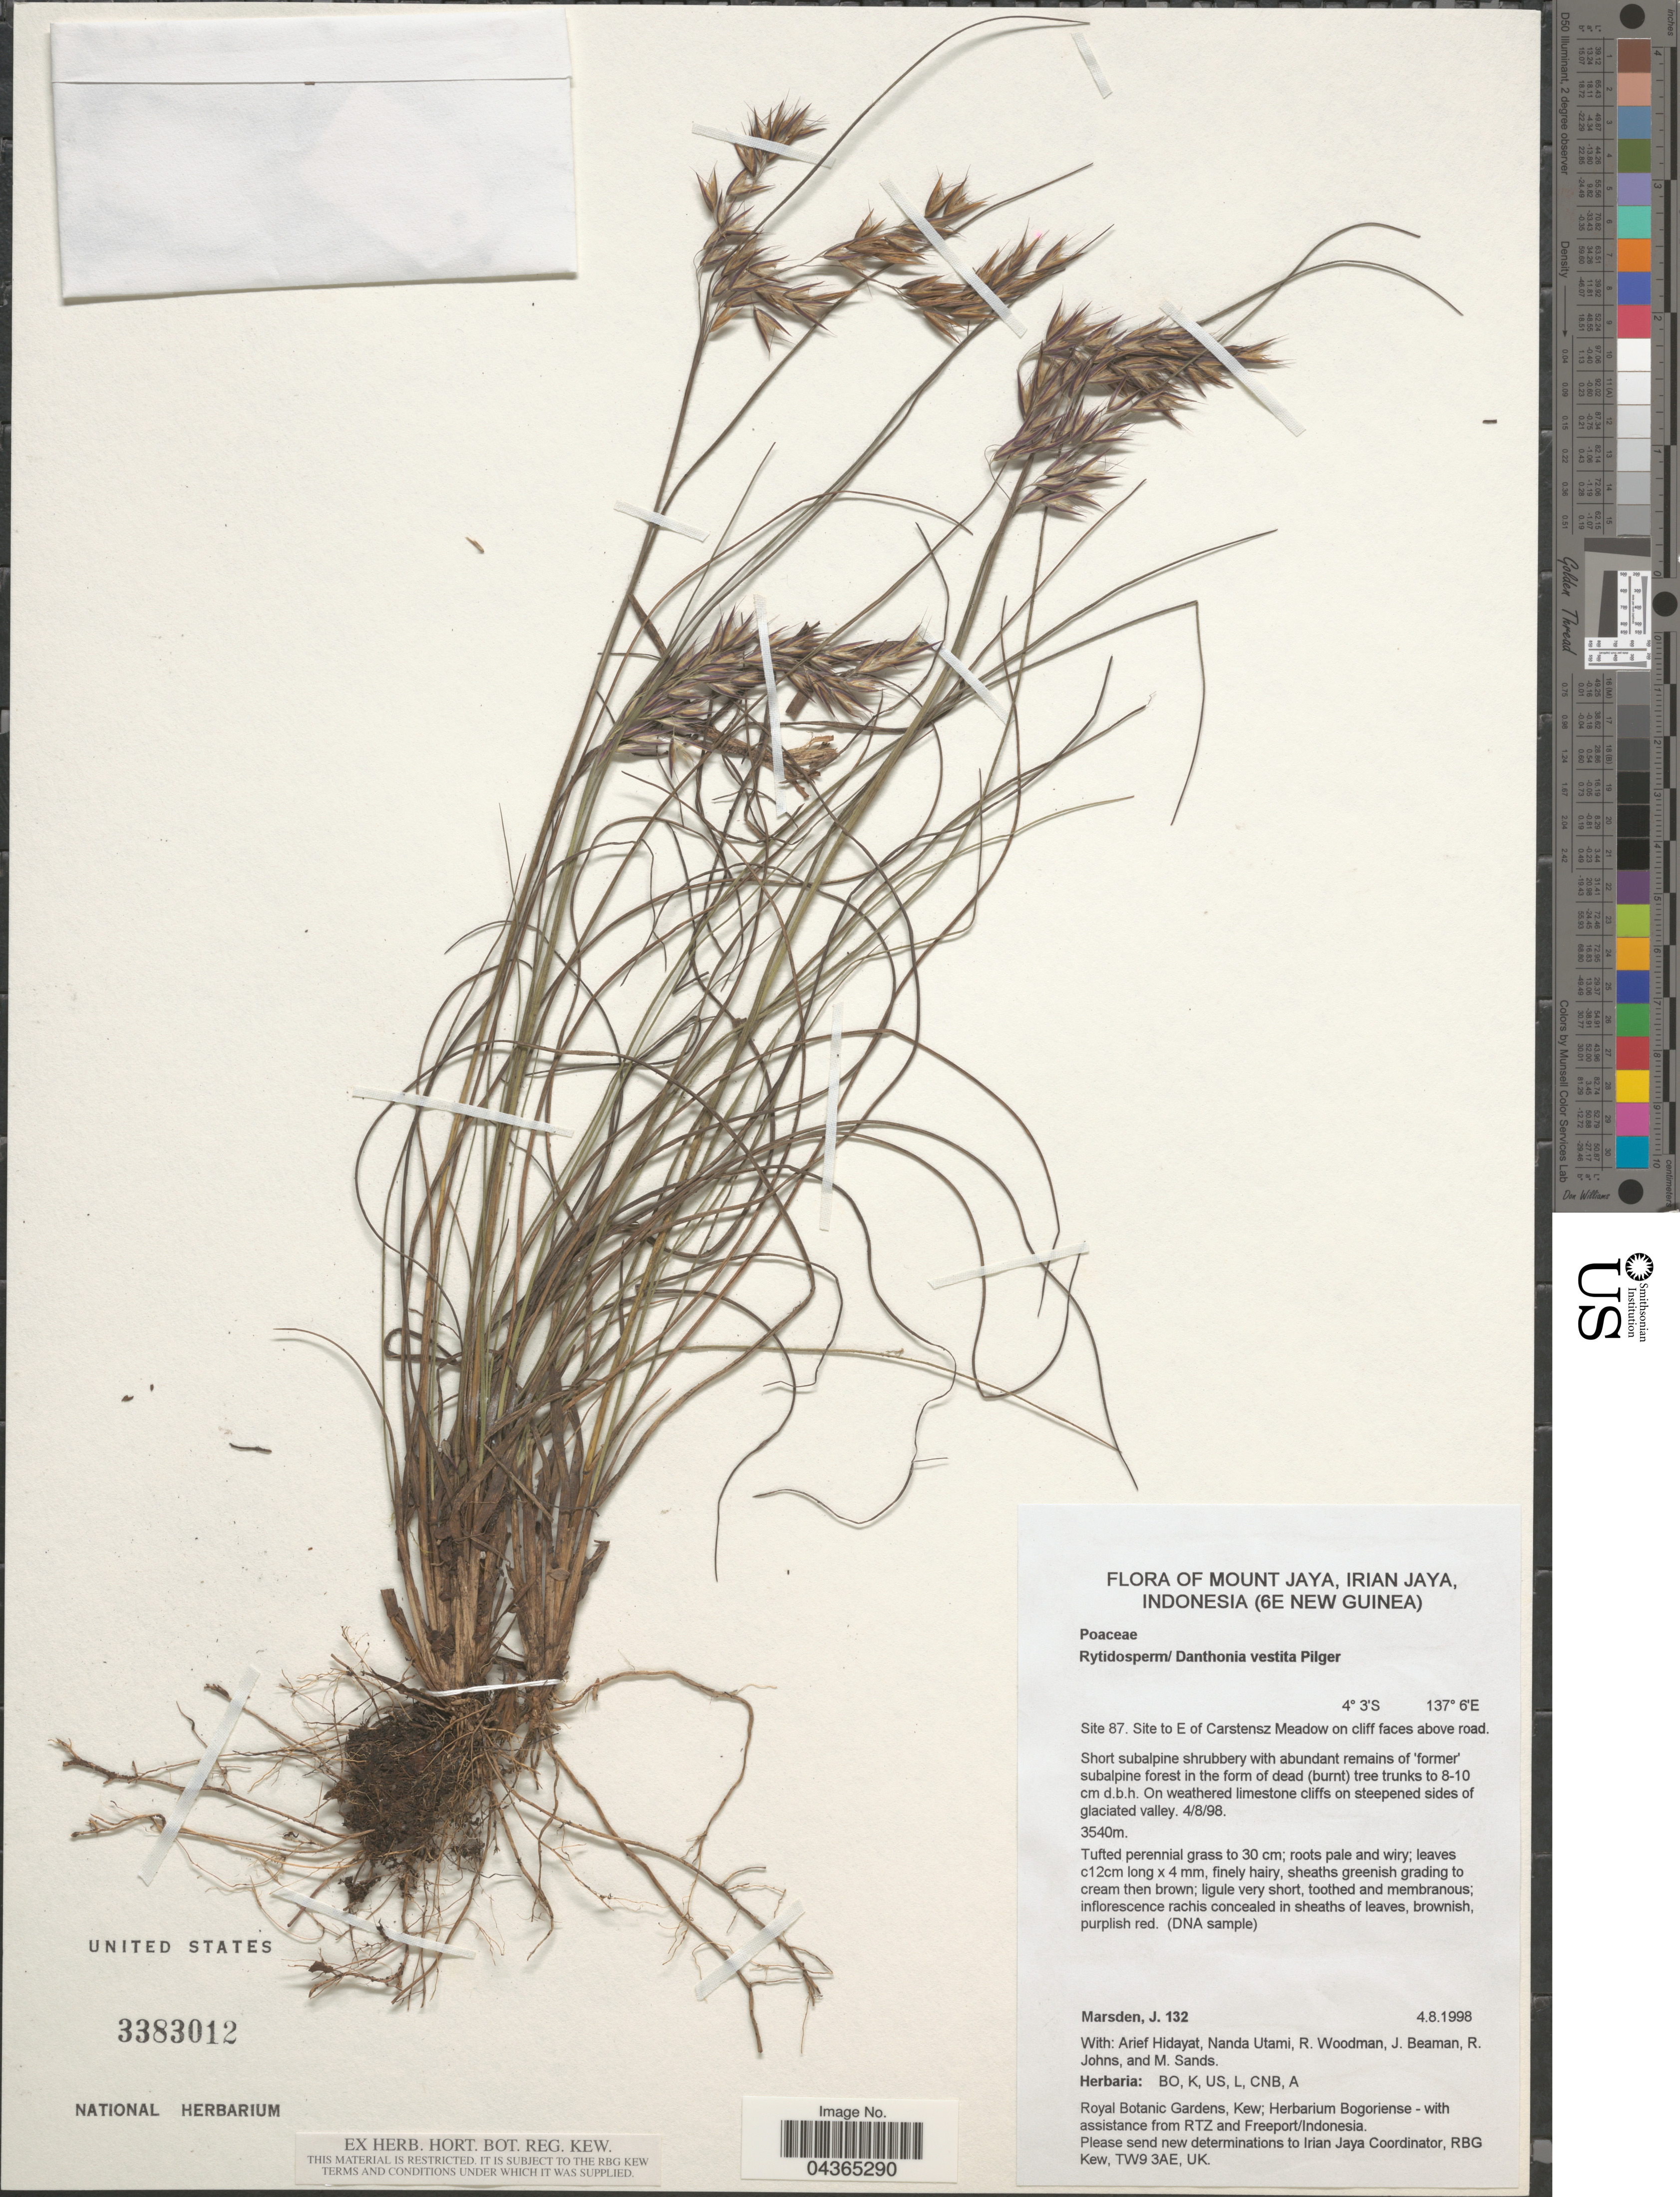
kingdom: Plantae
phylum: Tracheophyta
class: Liliopsida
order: Poales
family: Poaceae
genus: Rytidosperma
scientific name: Rytidosperma irianense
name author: (Veldkamp) H.P. Linder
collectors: J. Marsden, A. Hidayat, N. Utami & R. Woodman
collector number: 132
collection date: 1998-08-04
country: Indonesia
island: New Guinea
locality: Mount Jaya, Irian Jaya, (6E New Guinea). Site 87. Site to E of Cartensz Meadow on cliff faces above road.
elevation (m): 3540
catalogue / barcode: US 3383012